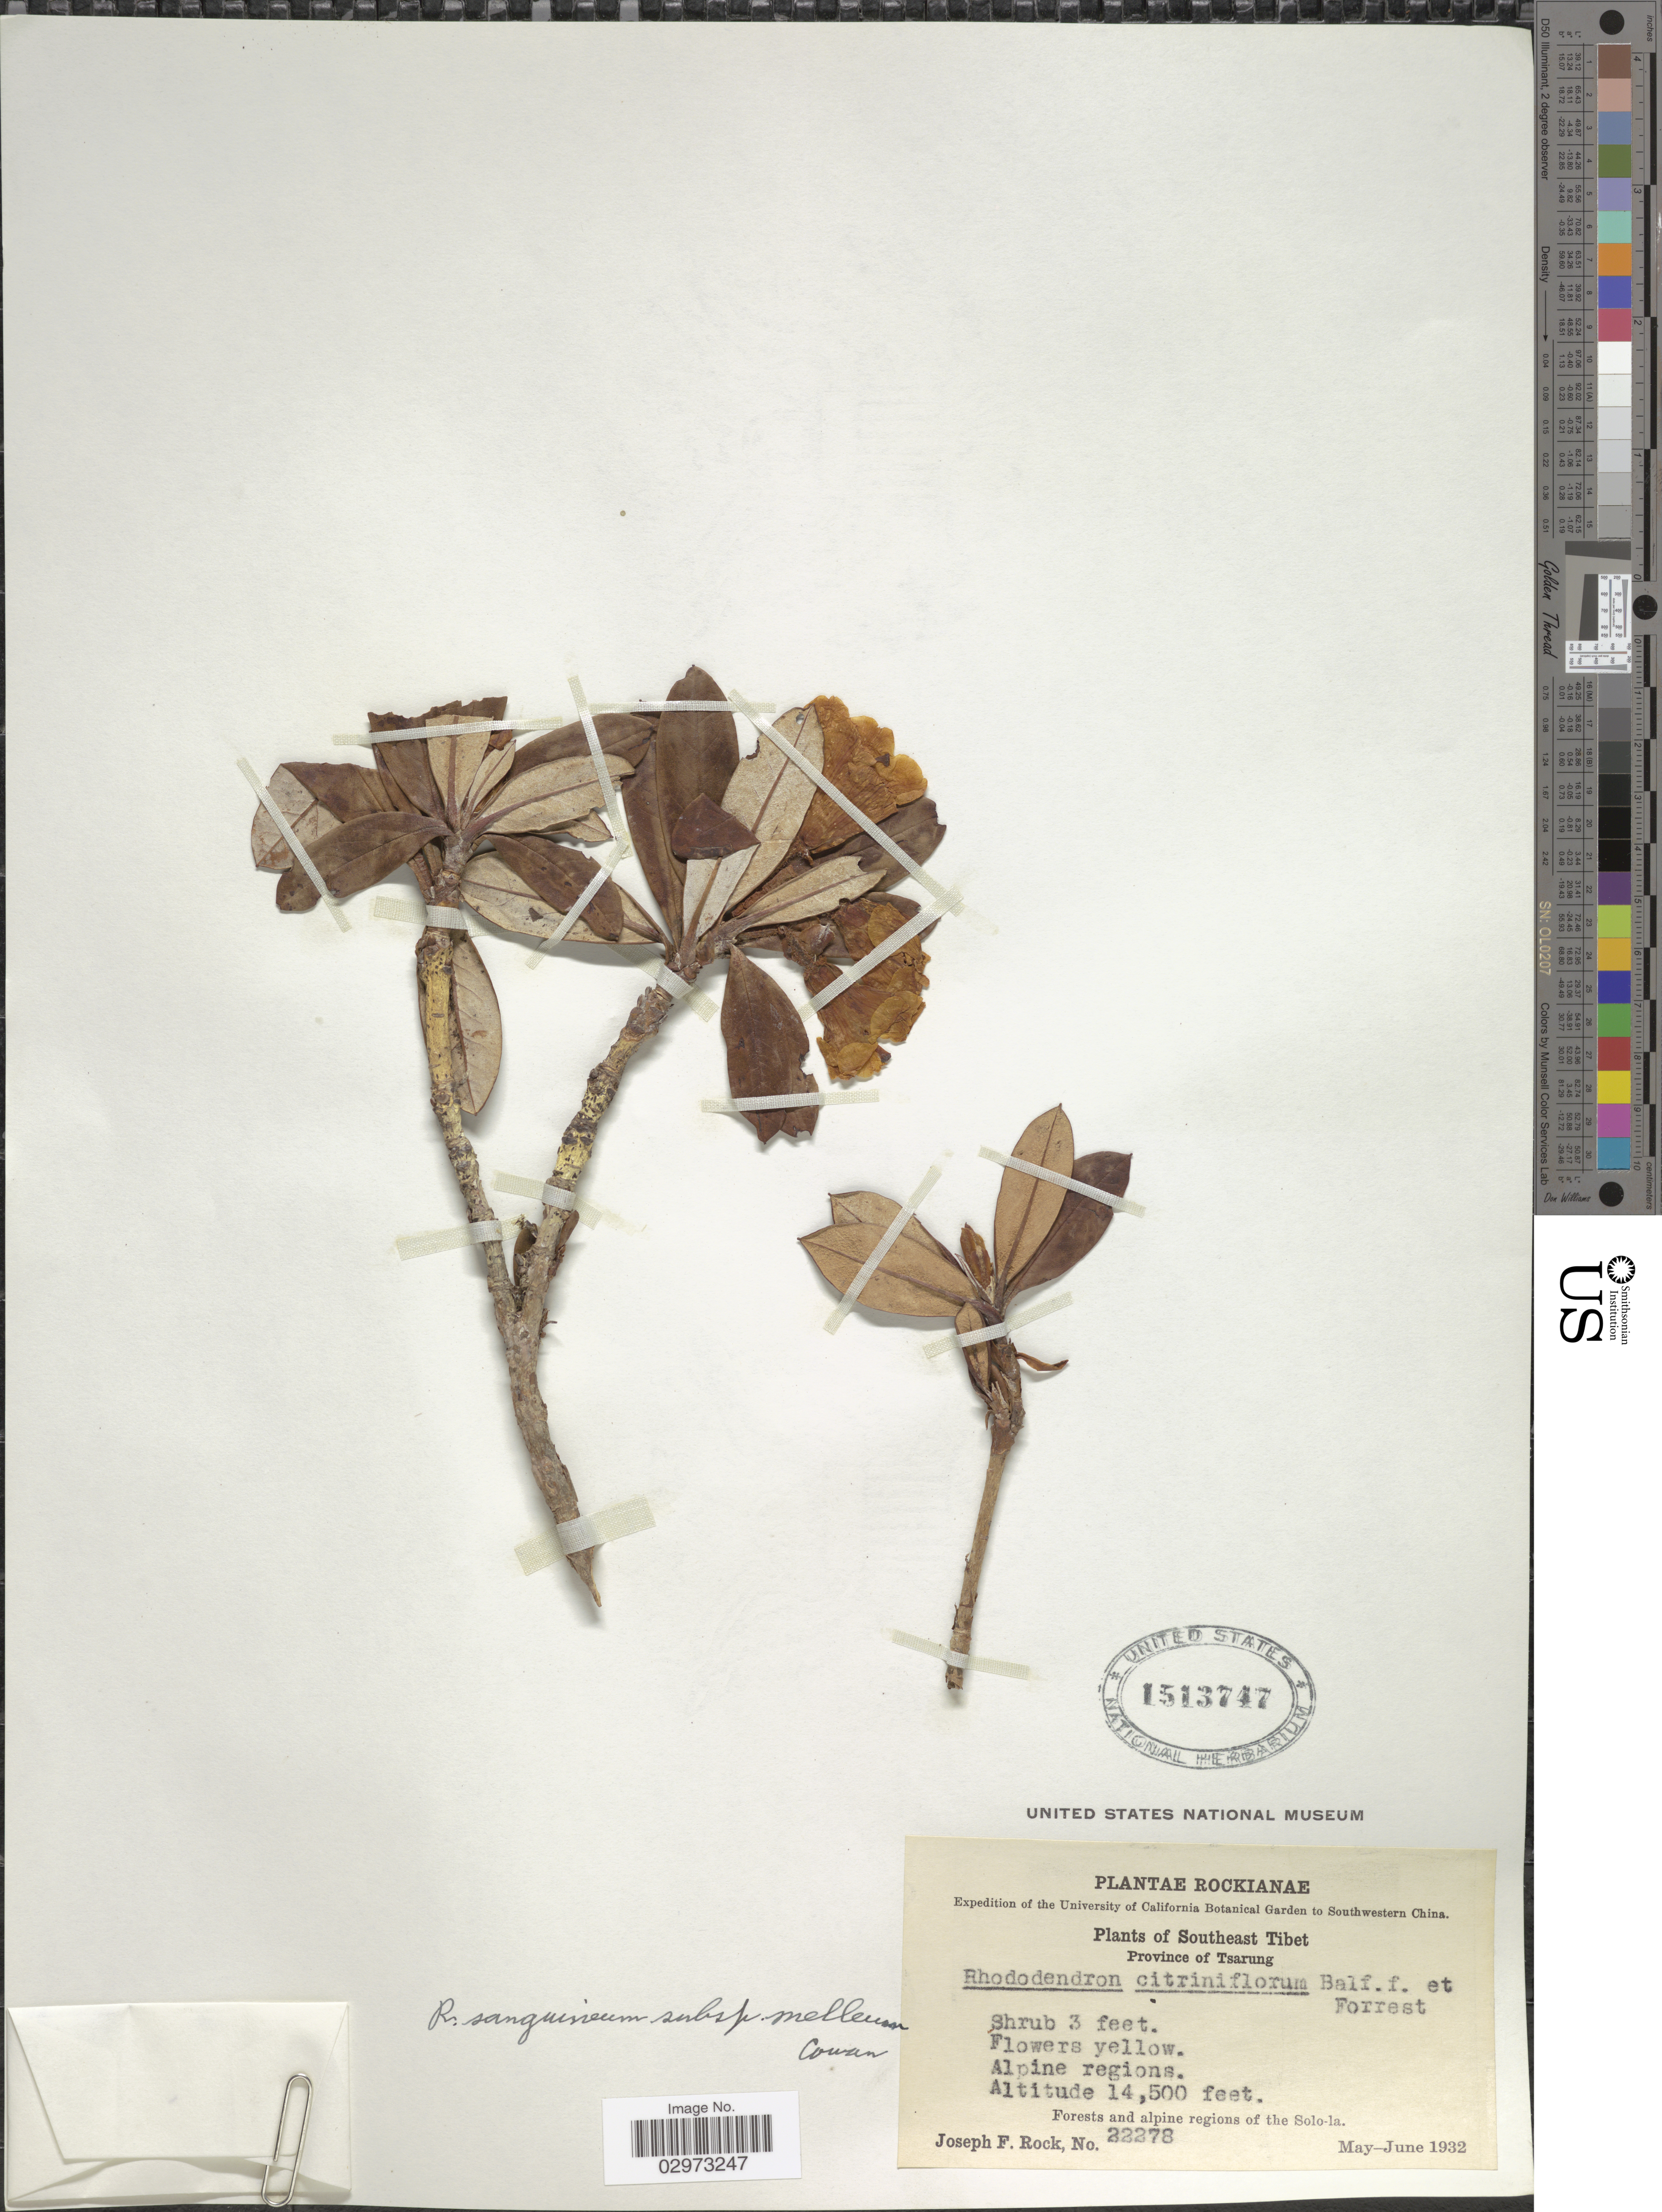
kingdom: Plantae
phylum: Tracheophyta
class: Magnoliopsida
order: Ericales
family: Ericaceae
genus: Rhododendron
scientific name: Rhododendron sanguineum subsp. melleum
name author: Cowan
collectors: J. F. Rock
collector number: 22278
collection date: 1932-05/1932-06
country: China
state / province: Xizang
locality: Southwestern China. Southeast Tibet. Province of Tsarung. Alpine regions. Forest and alpine regions of the Solo-la.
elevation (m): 4420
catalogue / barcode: US 1513747